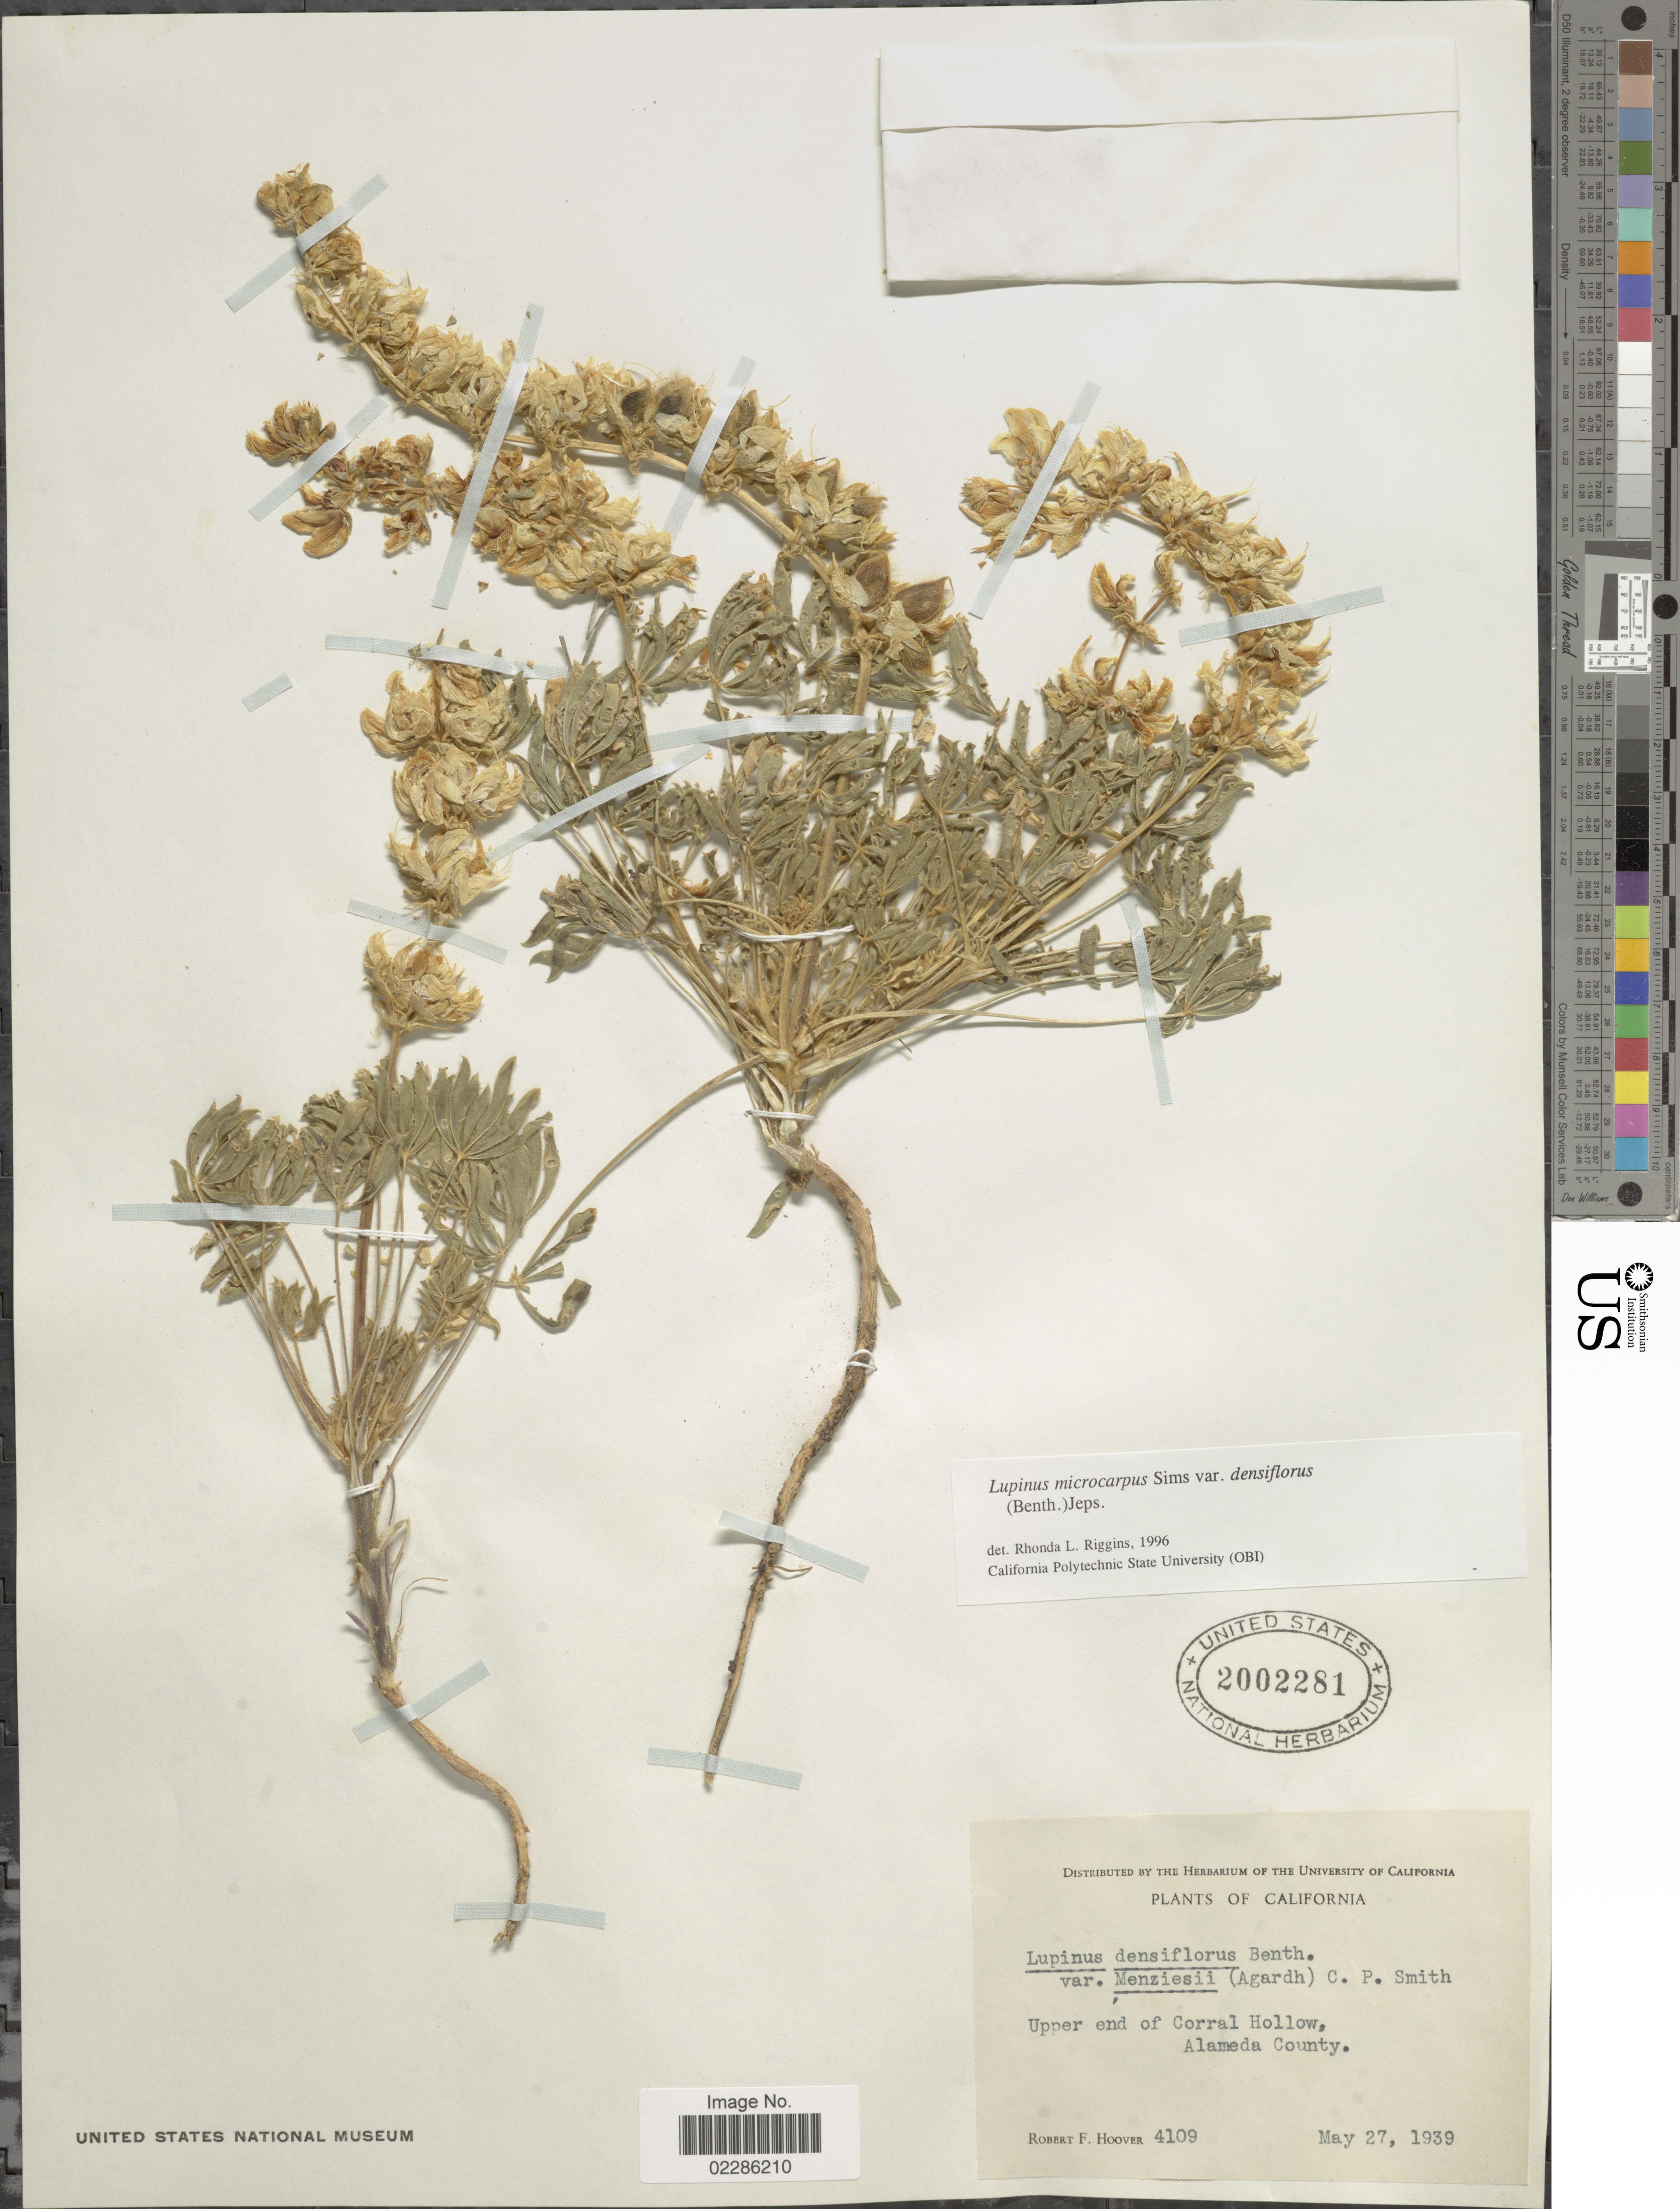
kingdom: Plantae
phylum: Tracheophyta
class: Magnoliopsida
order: Fabales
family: Fabaceae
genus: Lupinus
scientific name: Lupinus microcarpus var. densiflorus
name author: (Benth.) Jeps.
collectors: R. F. Hoover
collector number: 4109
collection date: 1939-05-27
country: United States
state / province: California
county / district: Alameda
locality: Upper end of Corral Hollow, Alameda County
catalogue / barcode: US 2002281